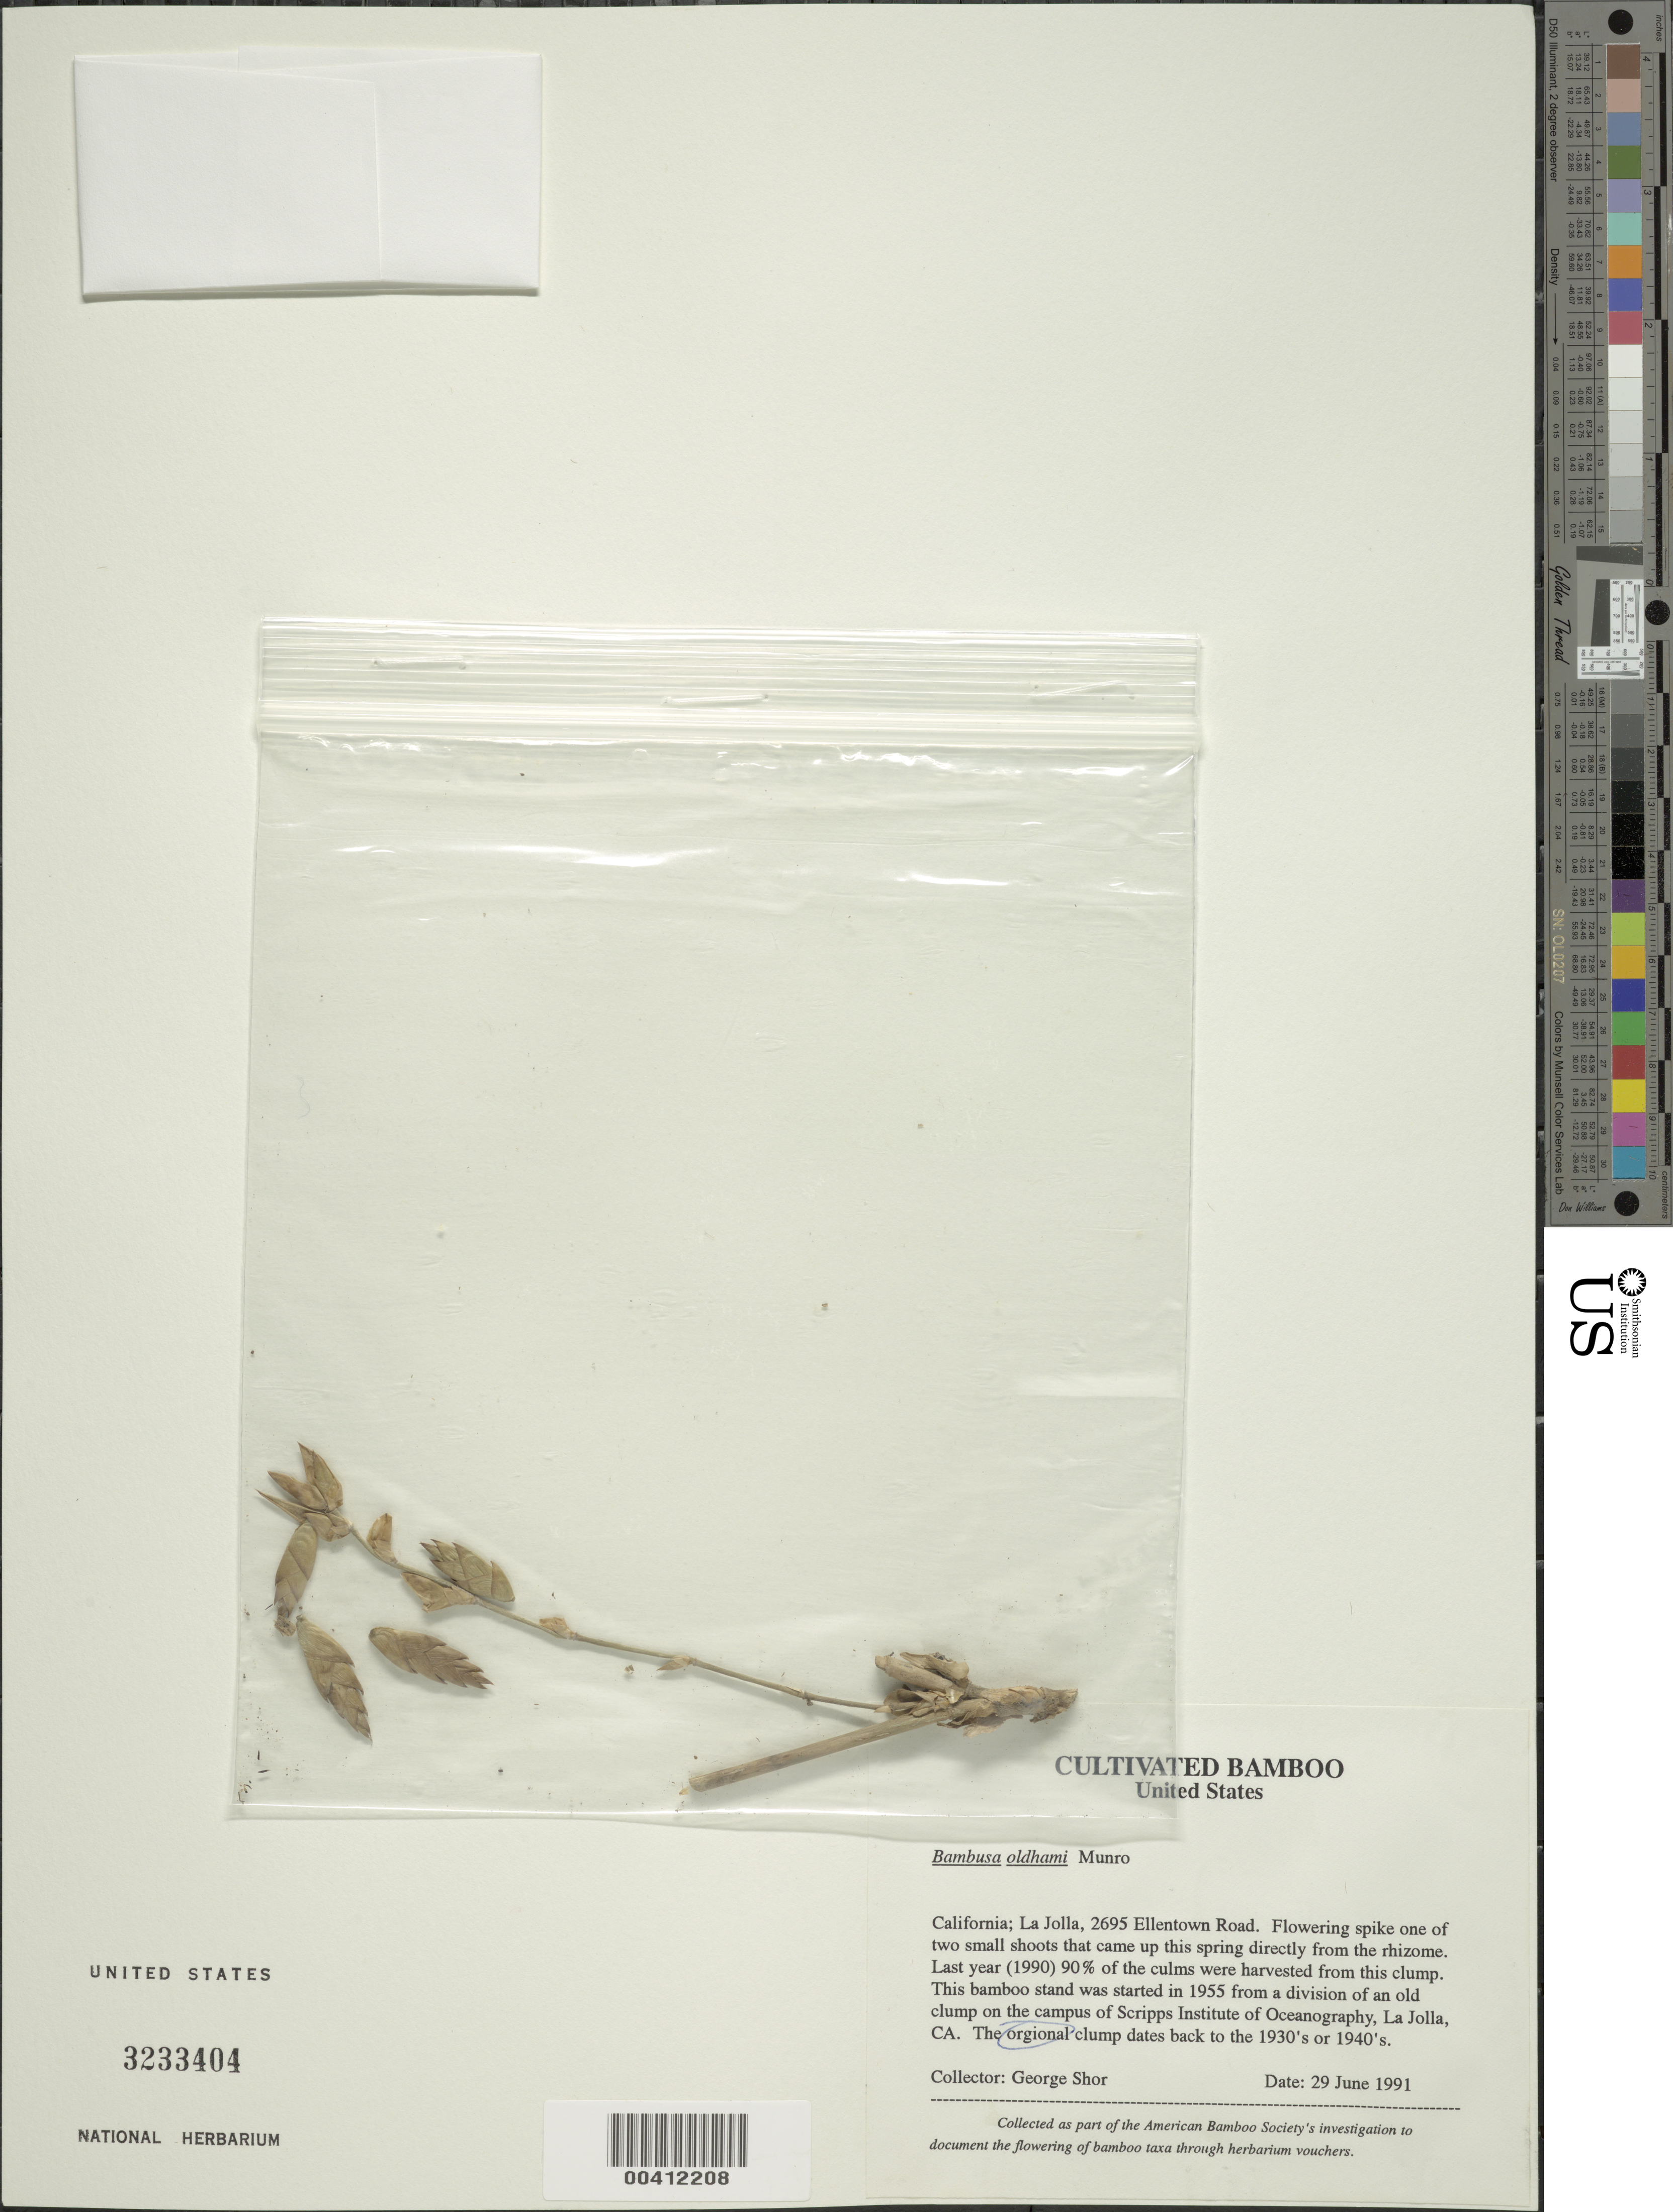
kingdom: Plantae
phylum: Tracheophyta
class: Liliopsida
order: Poales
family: Poaceae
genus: Bambusa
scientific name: Bambusa oldhamii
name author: Munro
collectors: G. Shor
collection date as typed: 29 Jun 1991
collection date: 1991-06-29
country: United States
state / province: California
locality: La jolla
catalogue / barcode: US 3233404